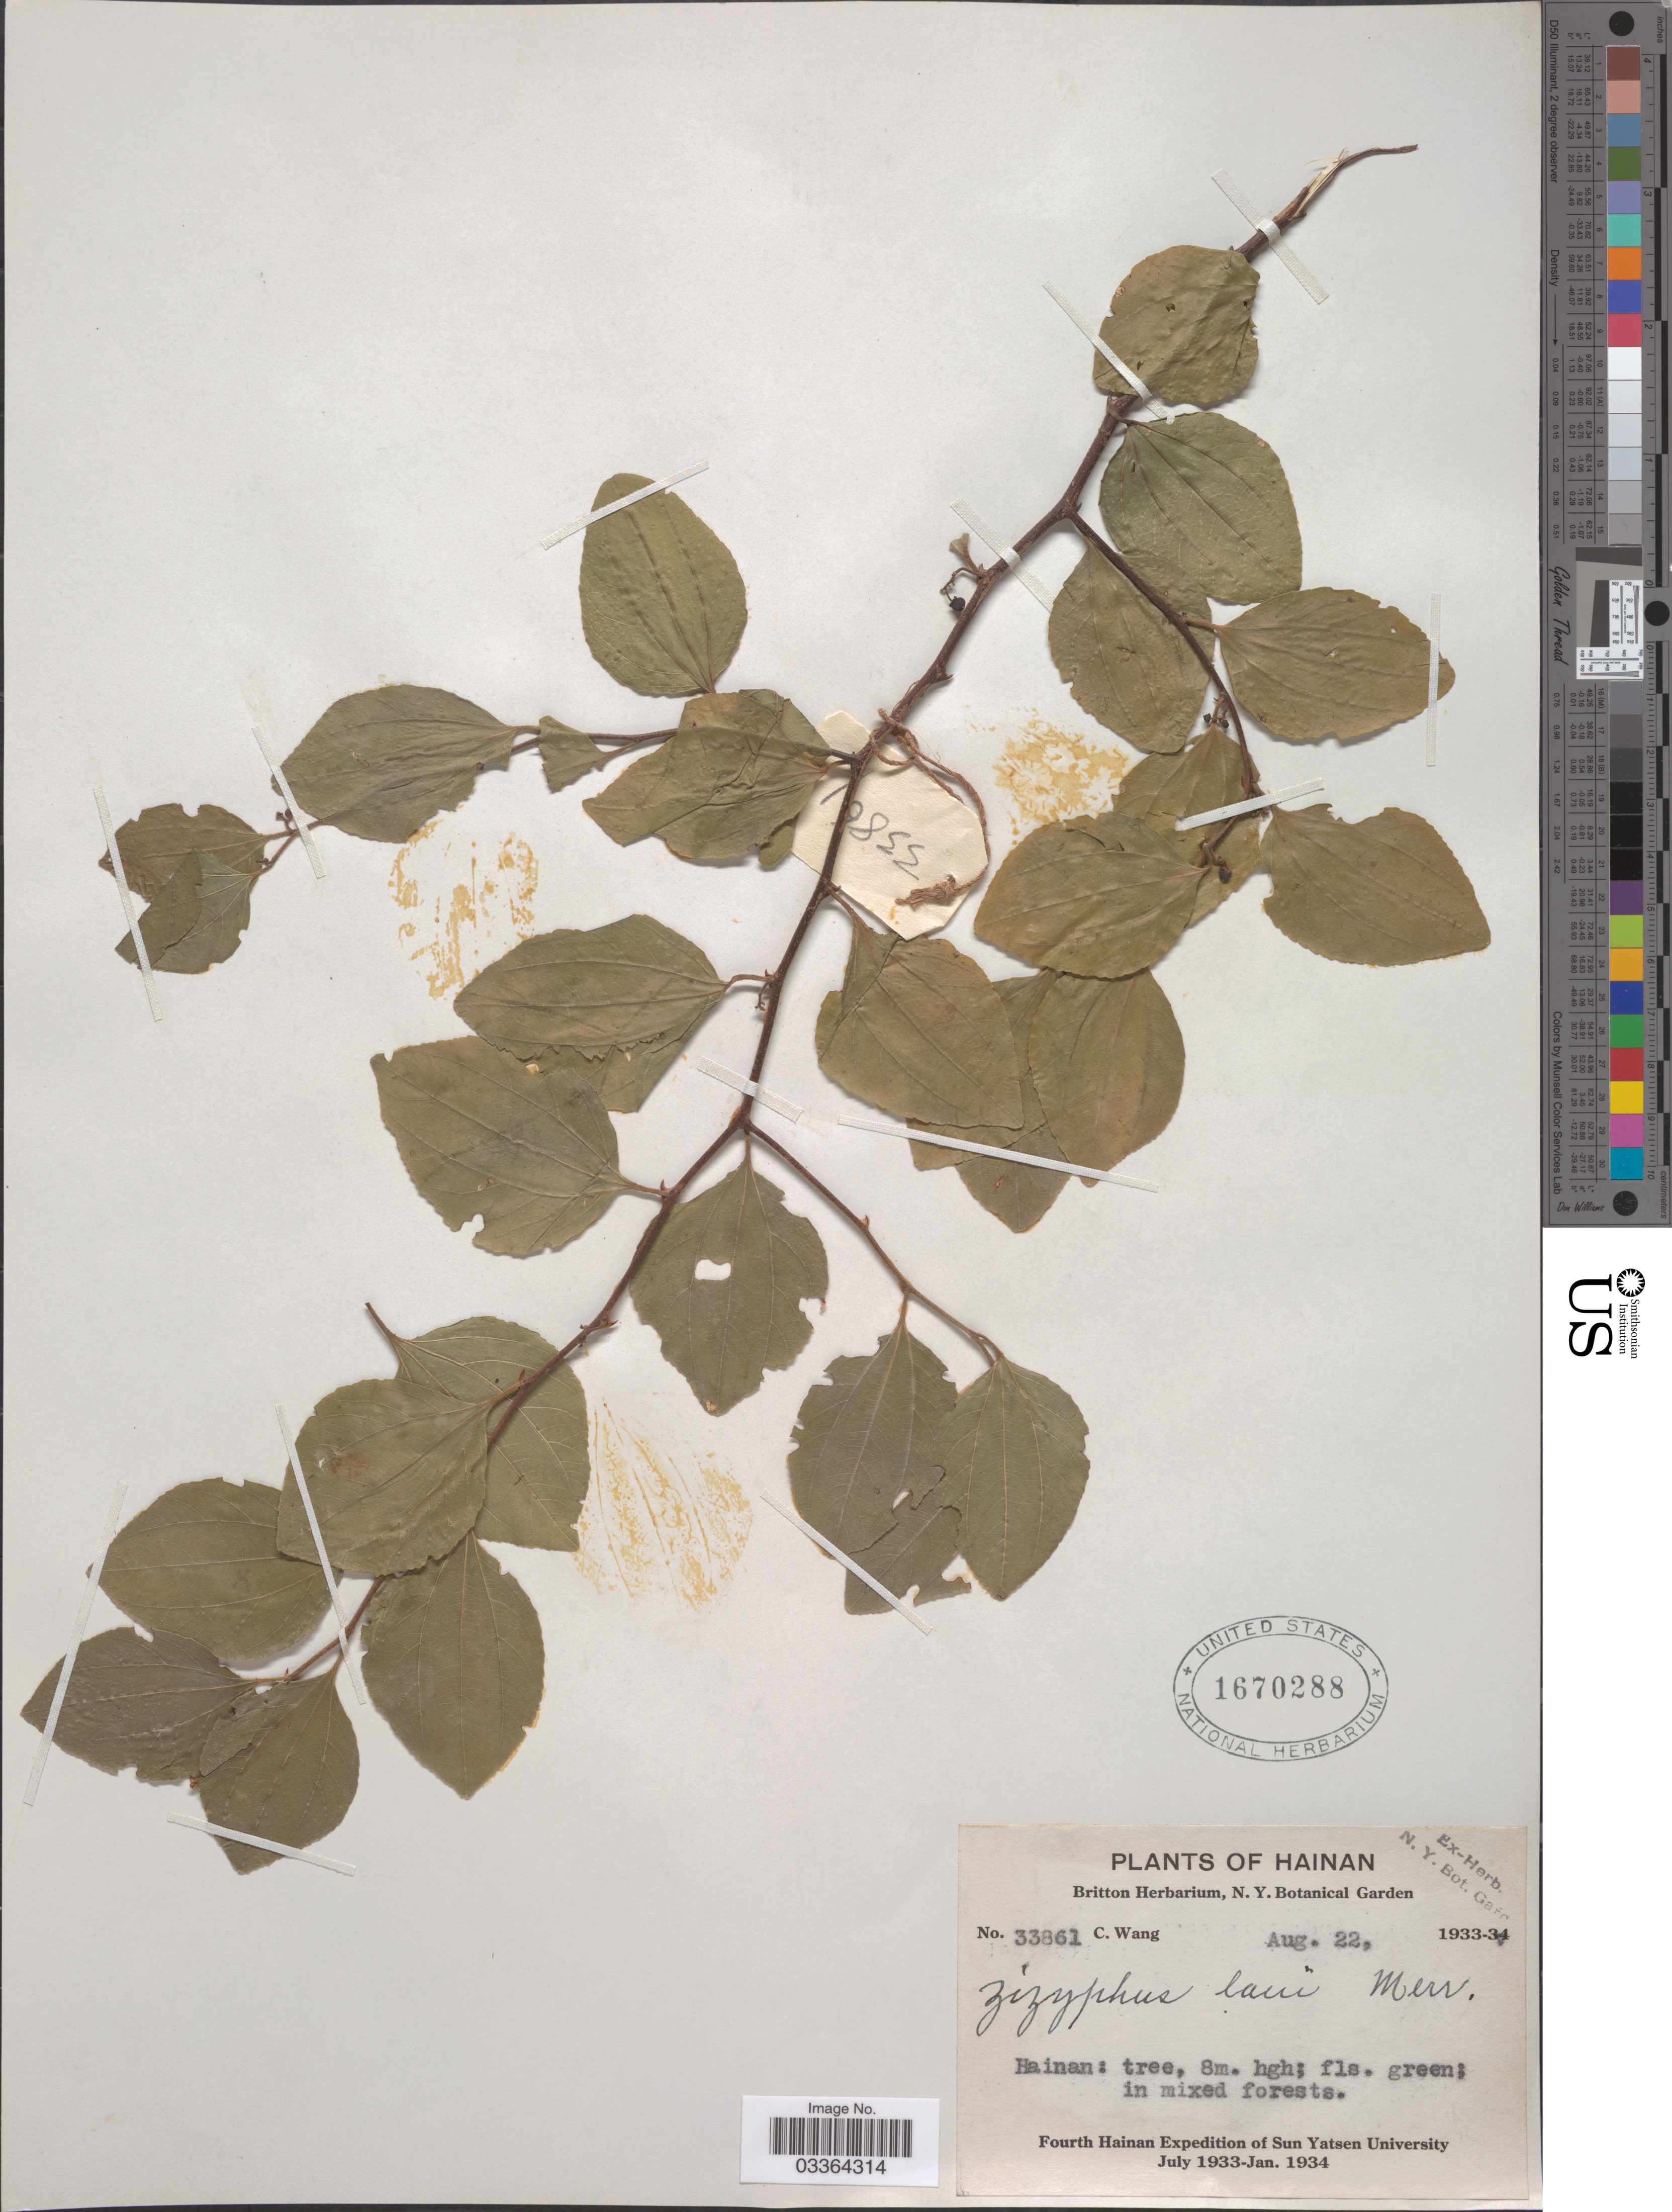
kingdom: Plantae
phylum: Tracheophyta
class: Magnoliopsida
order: Rosales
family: Rhamnaceae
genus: Ziziphus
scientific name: Ziziphus laui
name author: Merr.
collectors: C. Wang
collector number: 33861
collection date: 1933-08-22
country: China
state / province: Hainan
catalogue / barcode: US 1670288